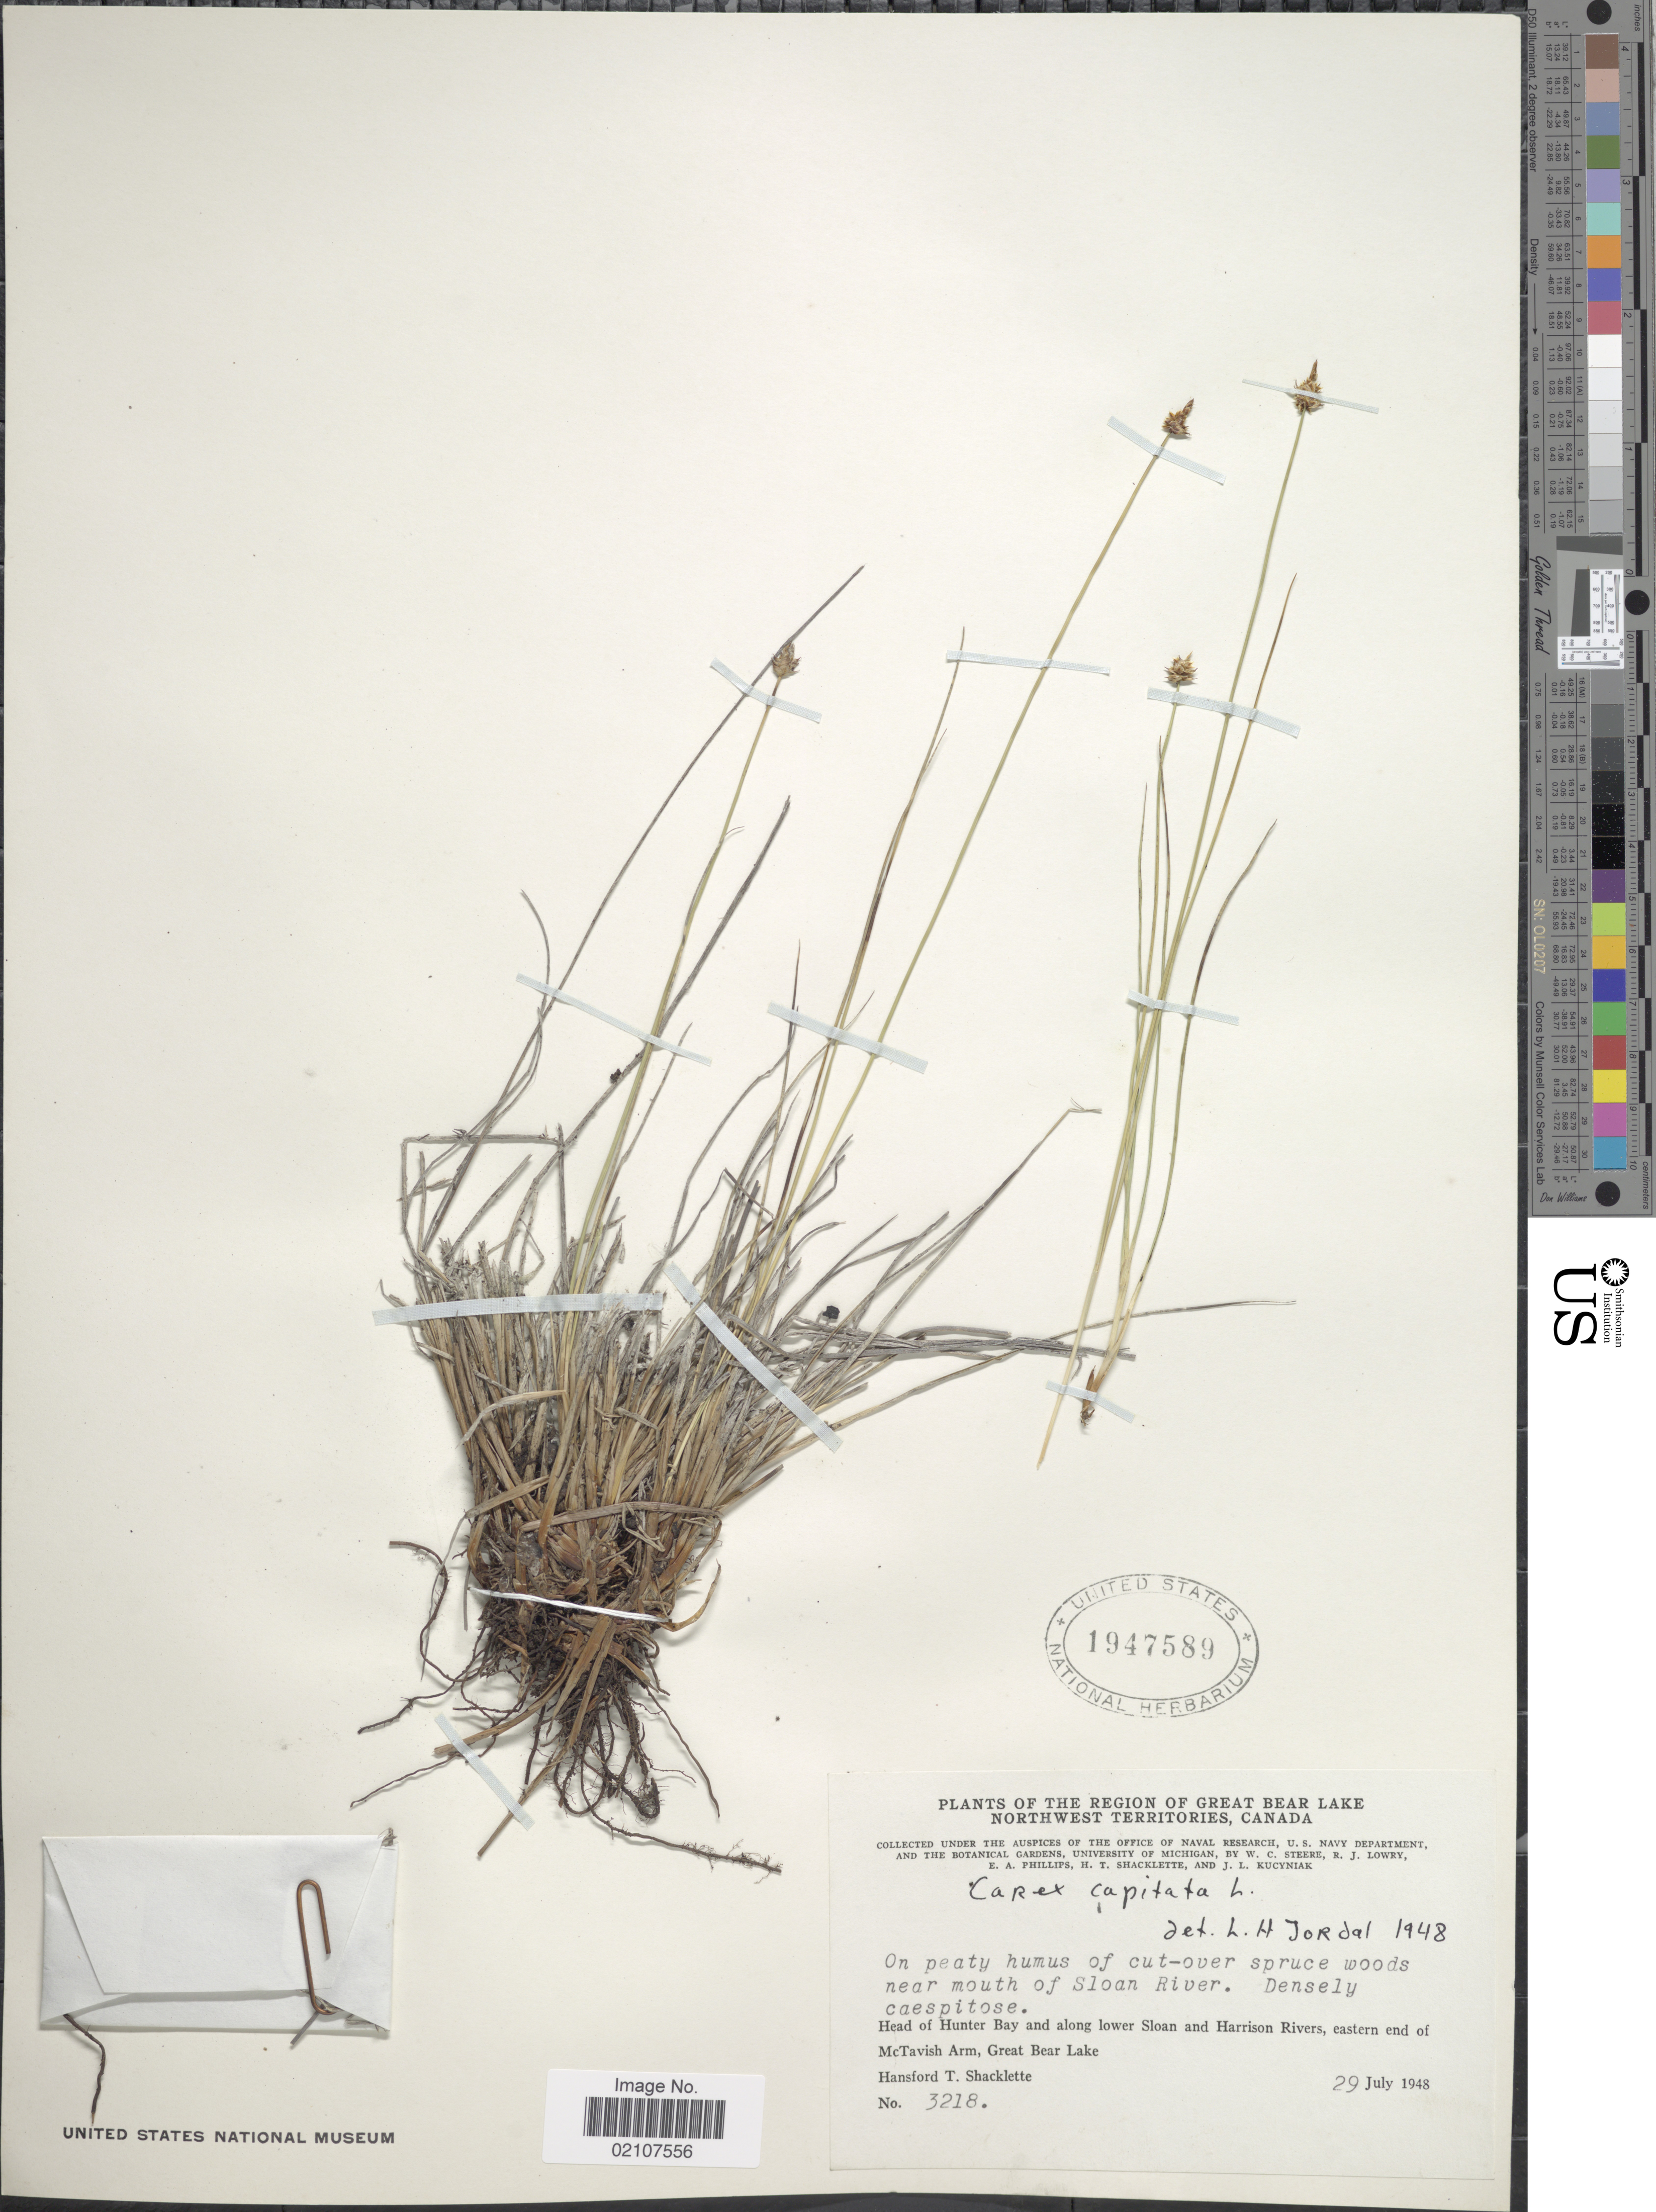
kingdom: Plantae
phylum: Tracheophyta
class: Liliopsida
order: Poales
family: Cyperaceae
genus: Carex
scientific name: Carex capitata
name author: L.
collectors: H. Shacklette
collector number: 3218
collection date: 1948-07-29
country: Canada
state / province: Northwest Territories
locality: The Region of Great Bear Lake, On peaty humus of cut-over spruce woods near mouth of Sloan River, Head of Hunter Bay and along lower Sloan and Harrison Rivers, eastern end of McTavish Arm, Great Bear Lake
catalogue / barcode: US 1947589